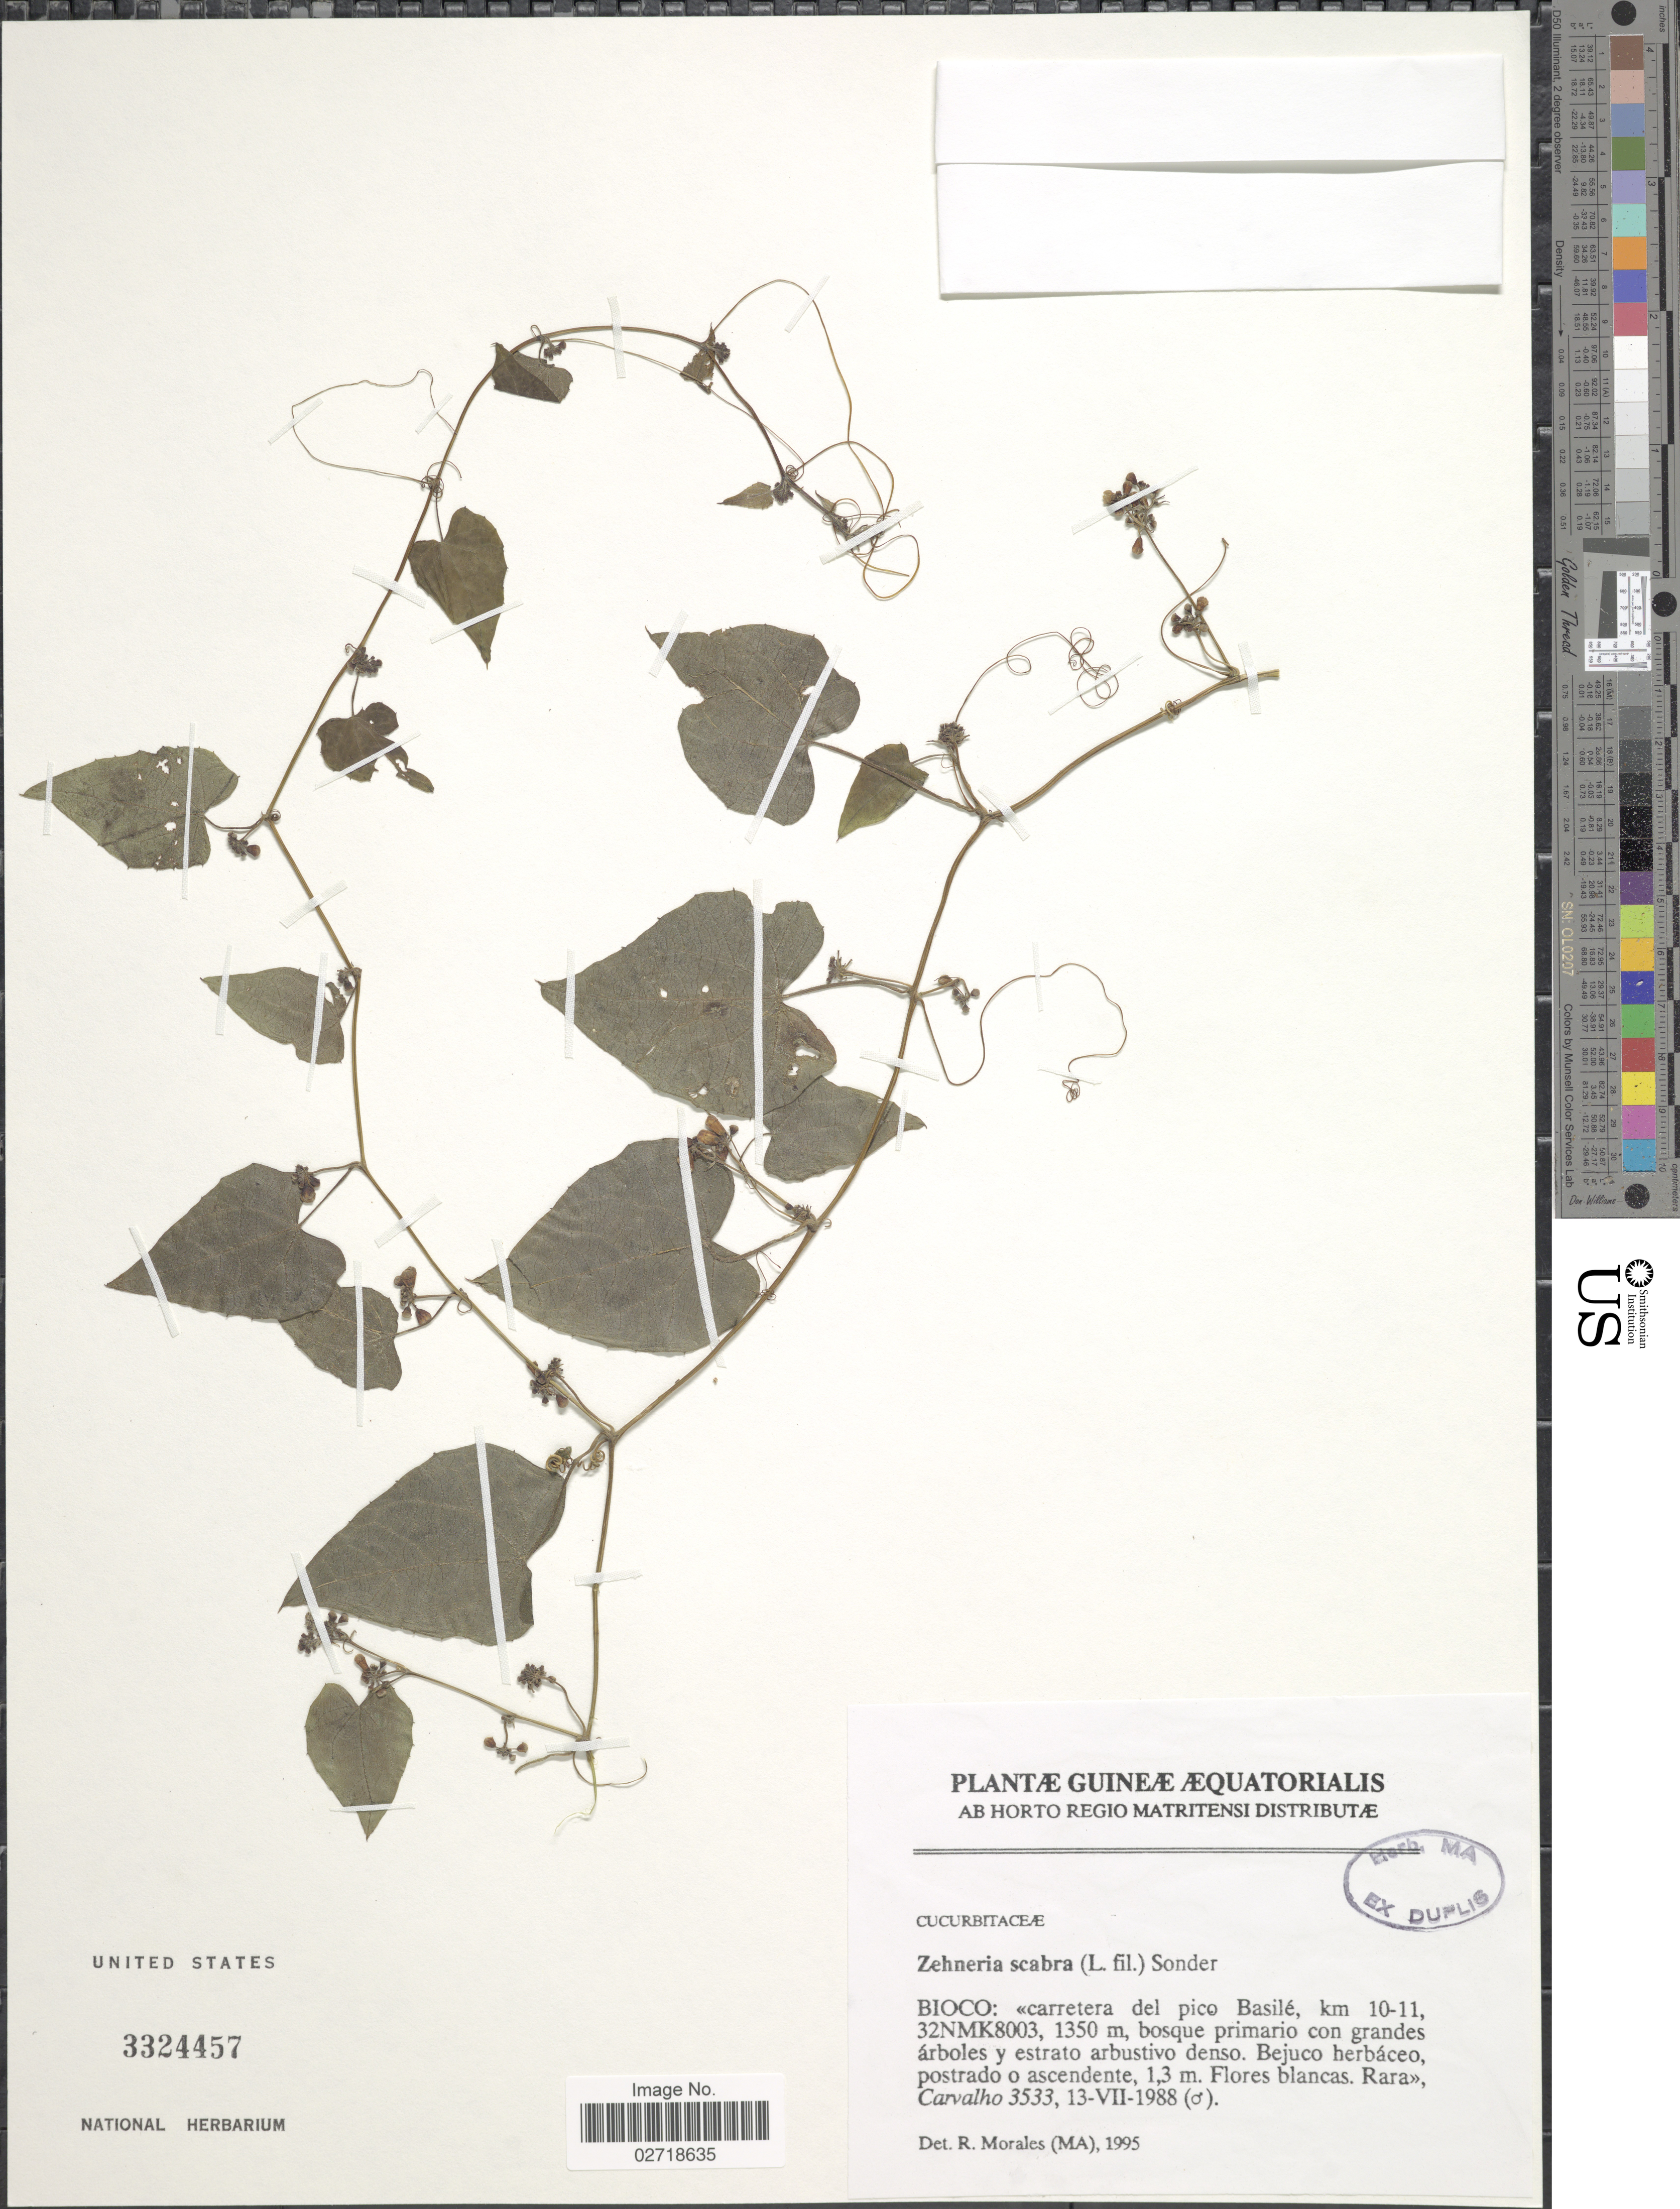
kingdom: Plantae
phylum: Tracheophyta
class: Magnoliopsida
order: Cucurbitales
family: Cucurbitaceae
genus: Zehneria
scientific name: Zehneria scabra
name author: (L. f.) Sond.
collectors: Carvalho, --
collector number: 3533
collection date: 1988-07-13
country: Equatorial Guinea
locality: Bioco: carretera del pico Basile, Km 10-11, 32NMK8003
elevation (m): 1350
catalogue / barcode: US 3324457